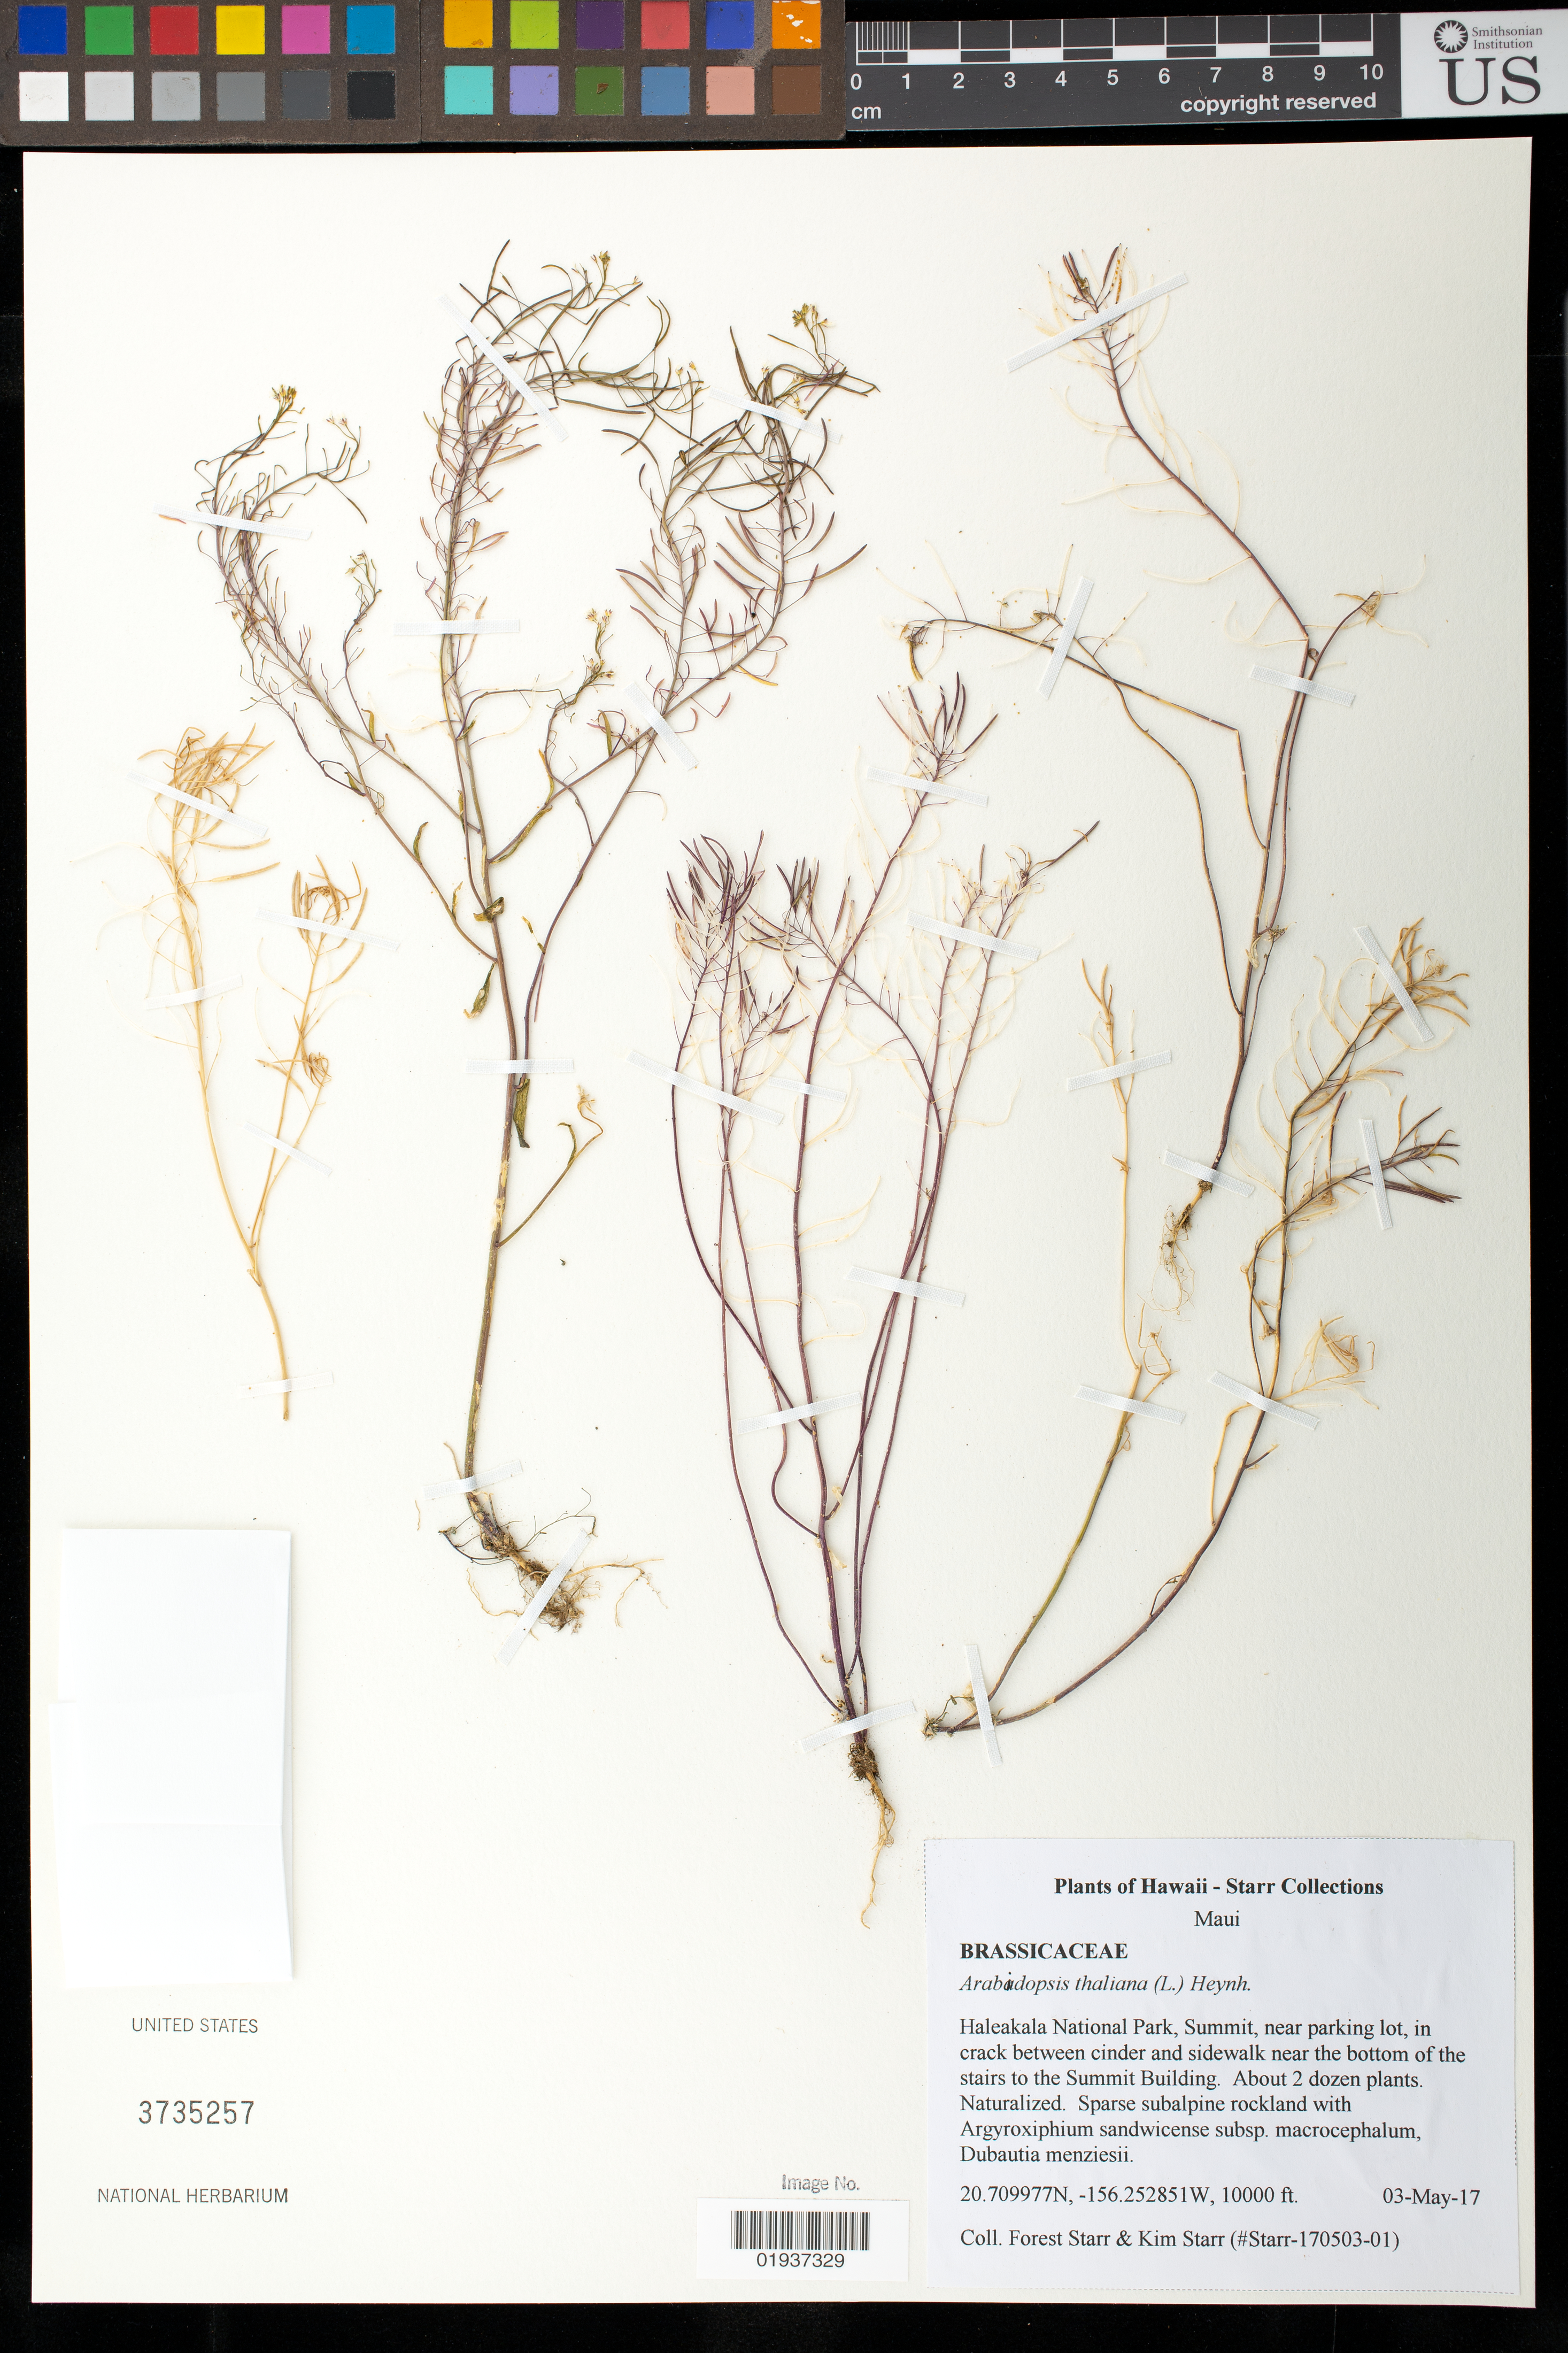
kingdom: Plantae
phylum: Tracheophyta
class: Magnoliopsida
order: Brassicales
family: Brassicaceae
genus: Arabidopsis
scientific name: Arabidopsis thaliana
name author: (L.) Heynh.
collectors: F. Starr & K. Starr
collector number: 170503-01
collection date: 2017-05-03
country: United States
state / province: Hawaii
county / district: Maui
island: Maui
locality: Haleakala National Park, summit, near parking lot, in crack between cinder and sidewalk near the bottom of the stairs to the Summit Building.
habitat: Sparse subalpine rockland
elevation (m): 3048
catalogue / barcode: US 3735257